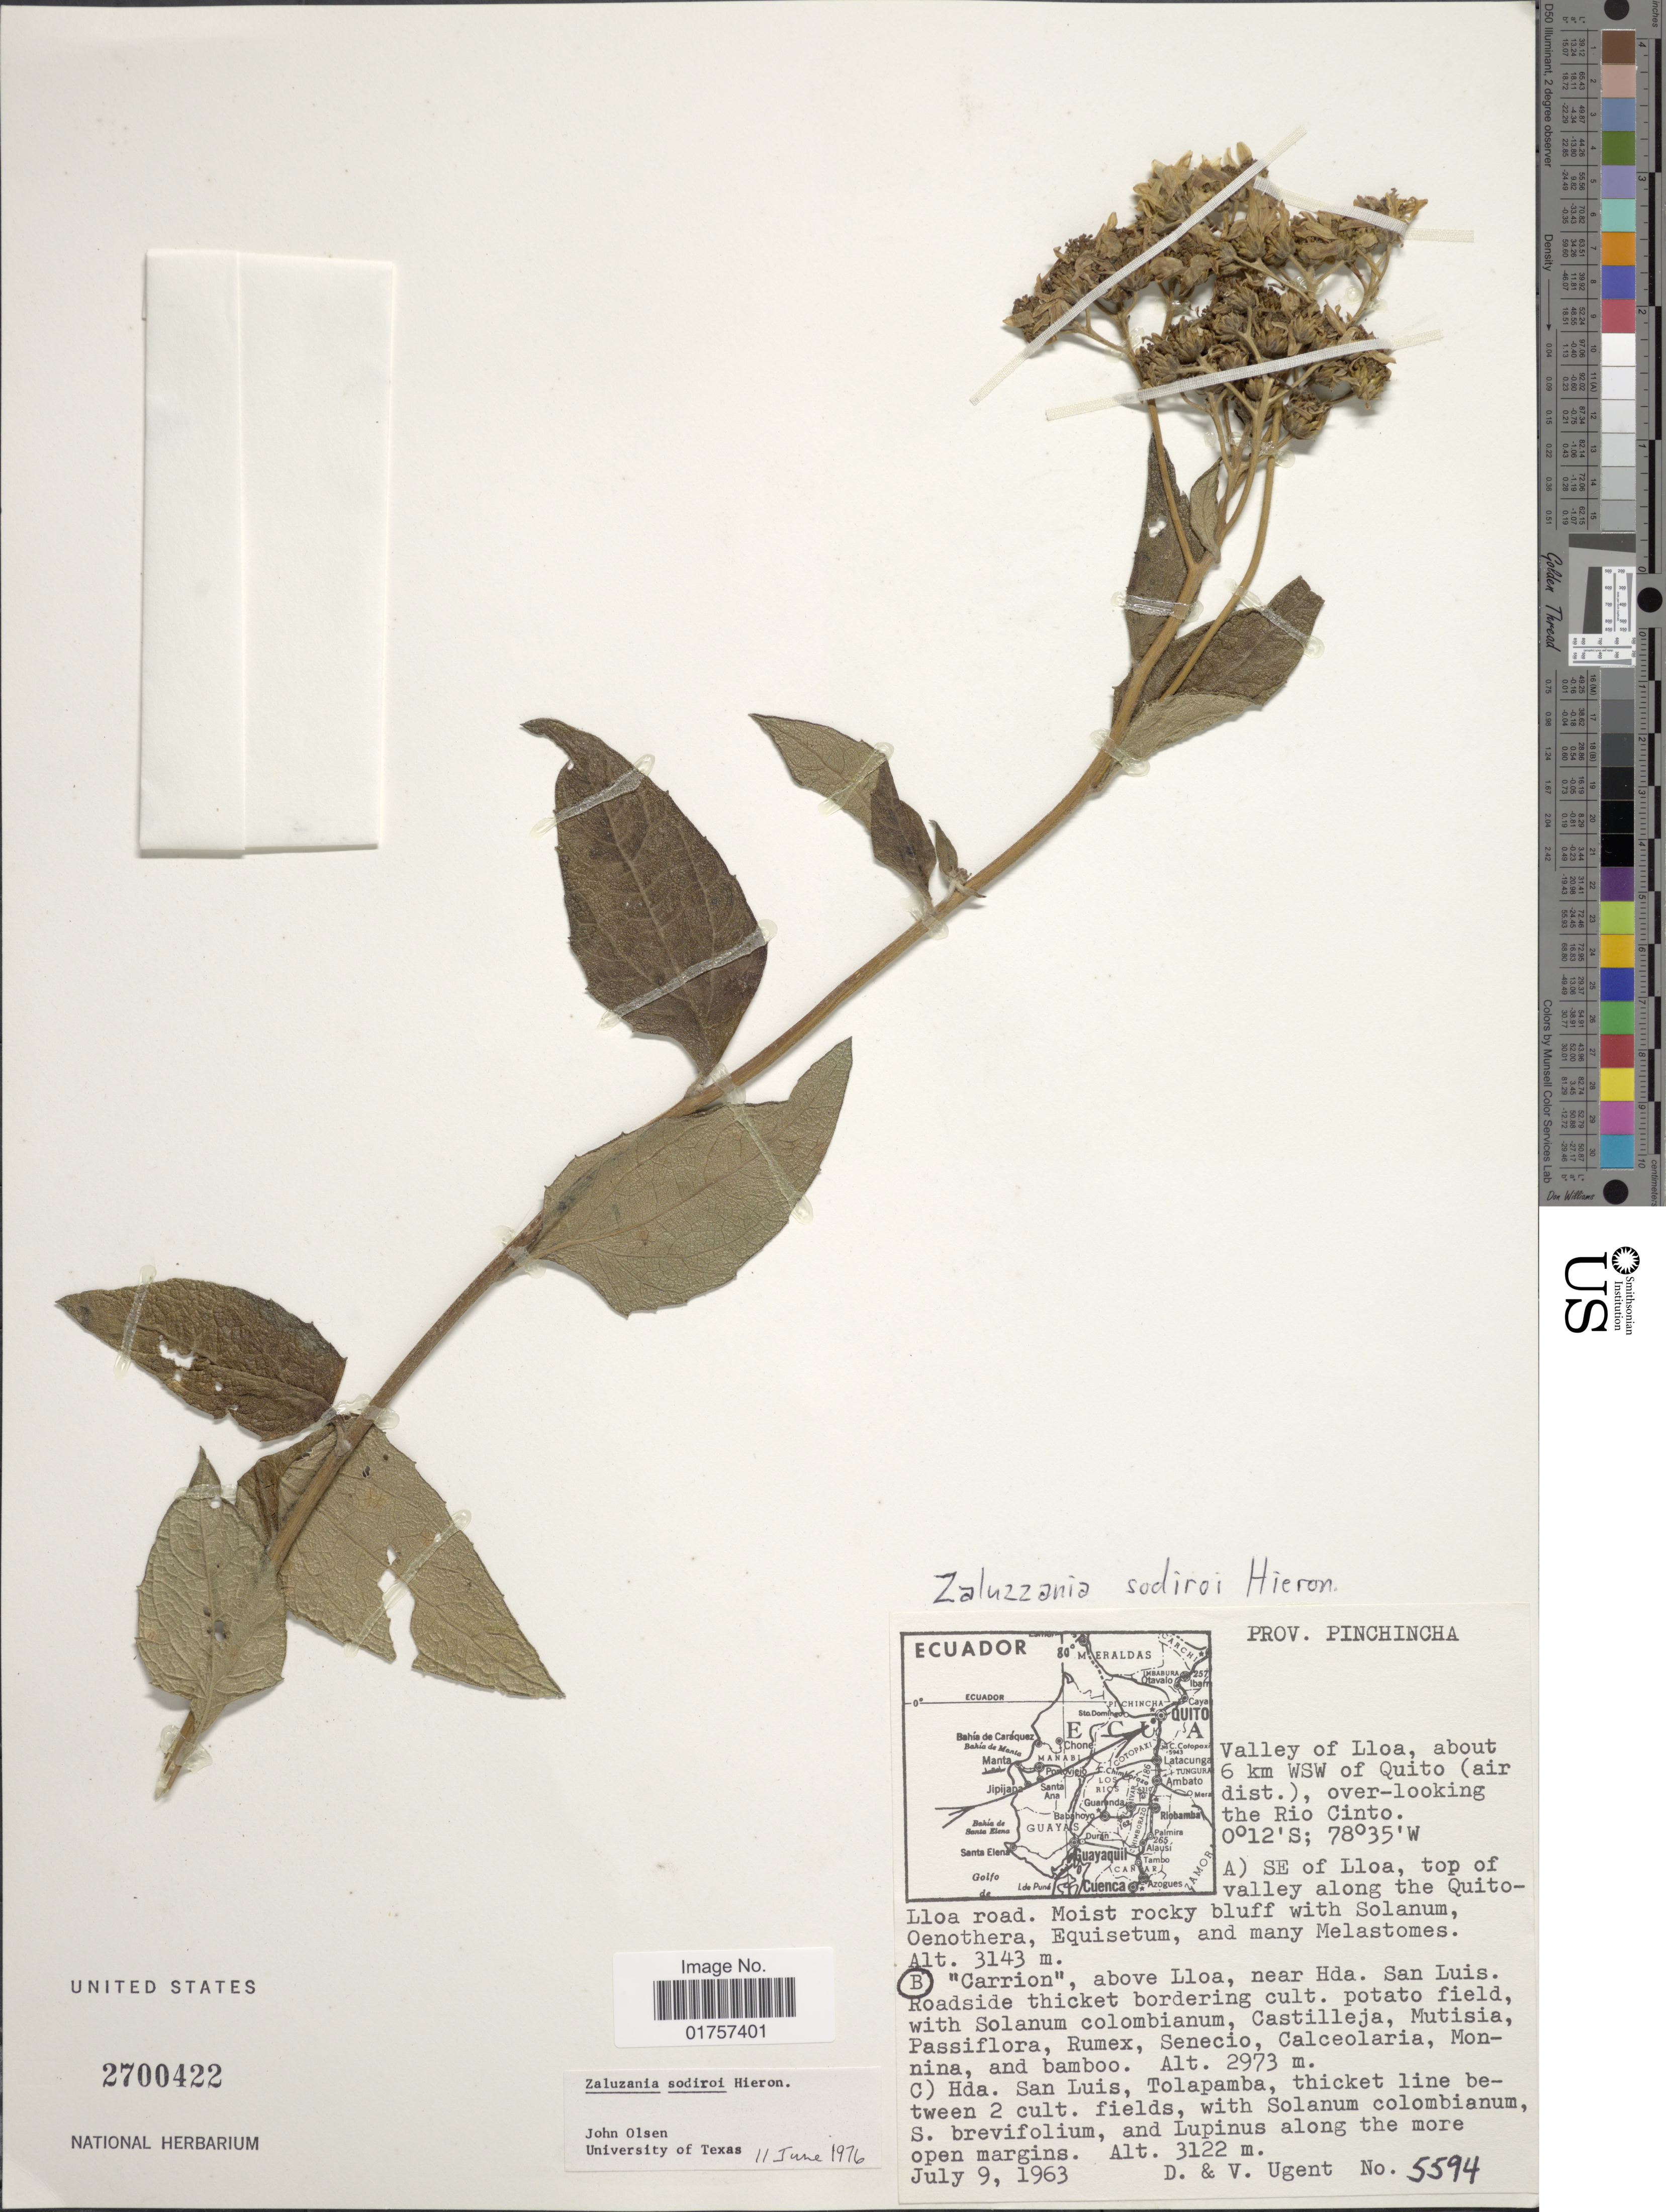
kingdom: Plantae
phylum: Tracheophyta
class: Magnoliopsida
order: Asterales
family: Asteraceae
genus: Kingianthus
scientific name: Kingianthus paniculatus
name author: (Turcz.) H. Rob.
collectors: D. Ugent & V. Ugent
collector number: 5594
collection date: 1963-07-09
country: Ecuador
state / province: Pichincha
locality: Valley of Lloa, about 6 km WSW of Quito (air dist.), over-looking the Rio Cinto. "Carrion", above Lloa, near Hda. San Luis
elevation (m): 2973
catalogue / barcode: US 2700422